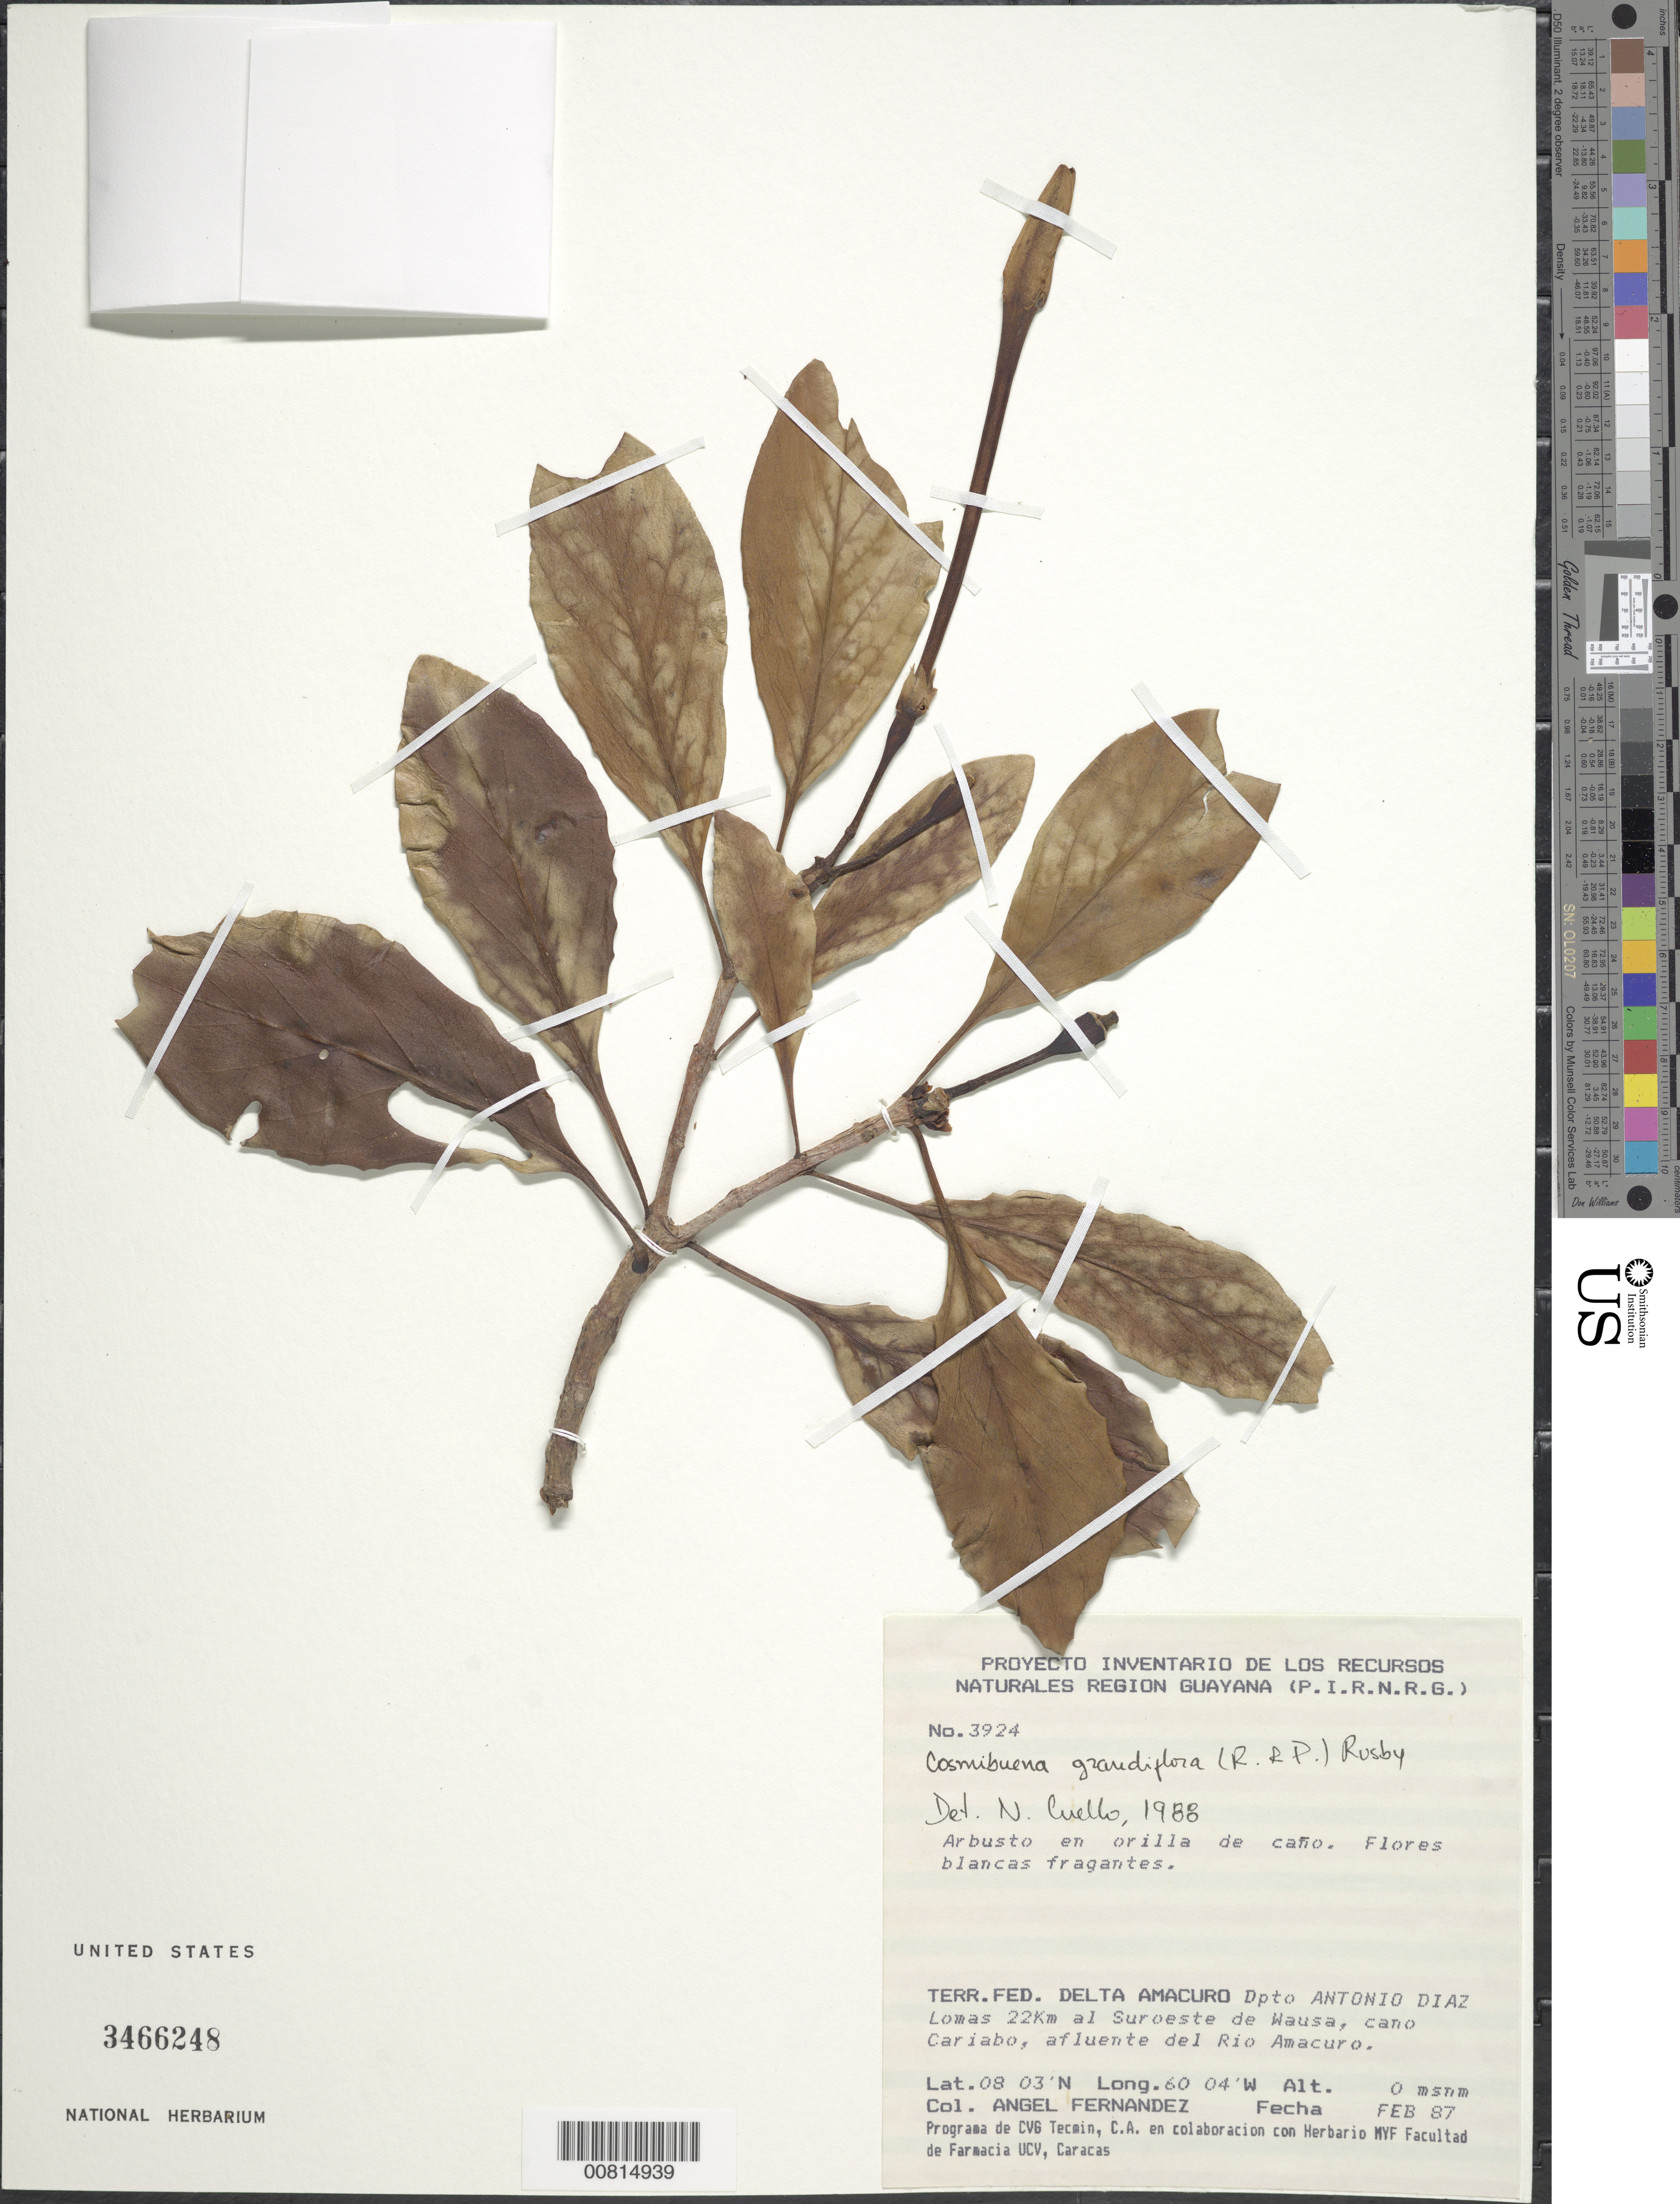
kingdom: Plantae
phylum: Tracheophyta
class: Magnoliopsida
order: Gentianales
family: Rubiaceae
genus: Cosmibuena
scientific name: Cosmibuena grandiflora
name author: (Rose & Pav.) Rusby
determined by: Cuello, Nidia L.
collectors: A. Fernández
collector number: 3924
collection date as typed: Feb-87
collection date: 1987-02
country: Venezuela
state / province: Delta Amacuro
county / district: Antonio Díaz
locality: Wausa, 22 km SW de; caño Cariabo, afluente del Río Amacuro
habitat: Orilla de caño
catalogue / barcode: US 3466248